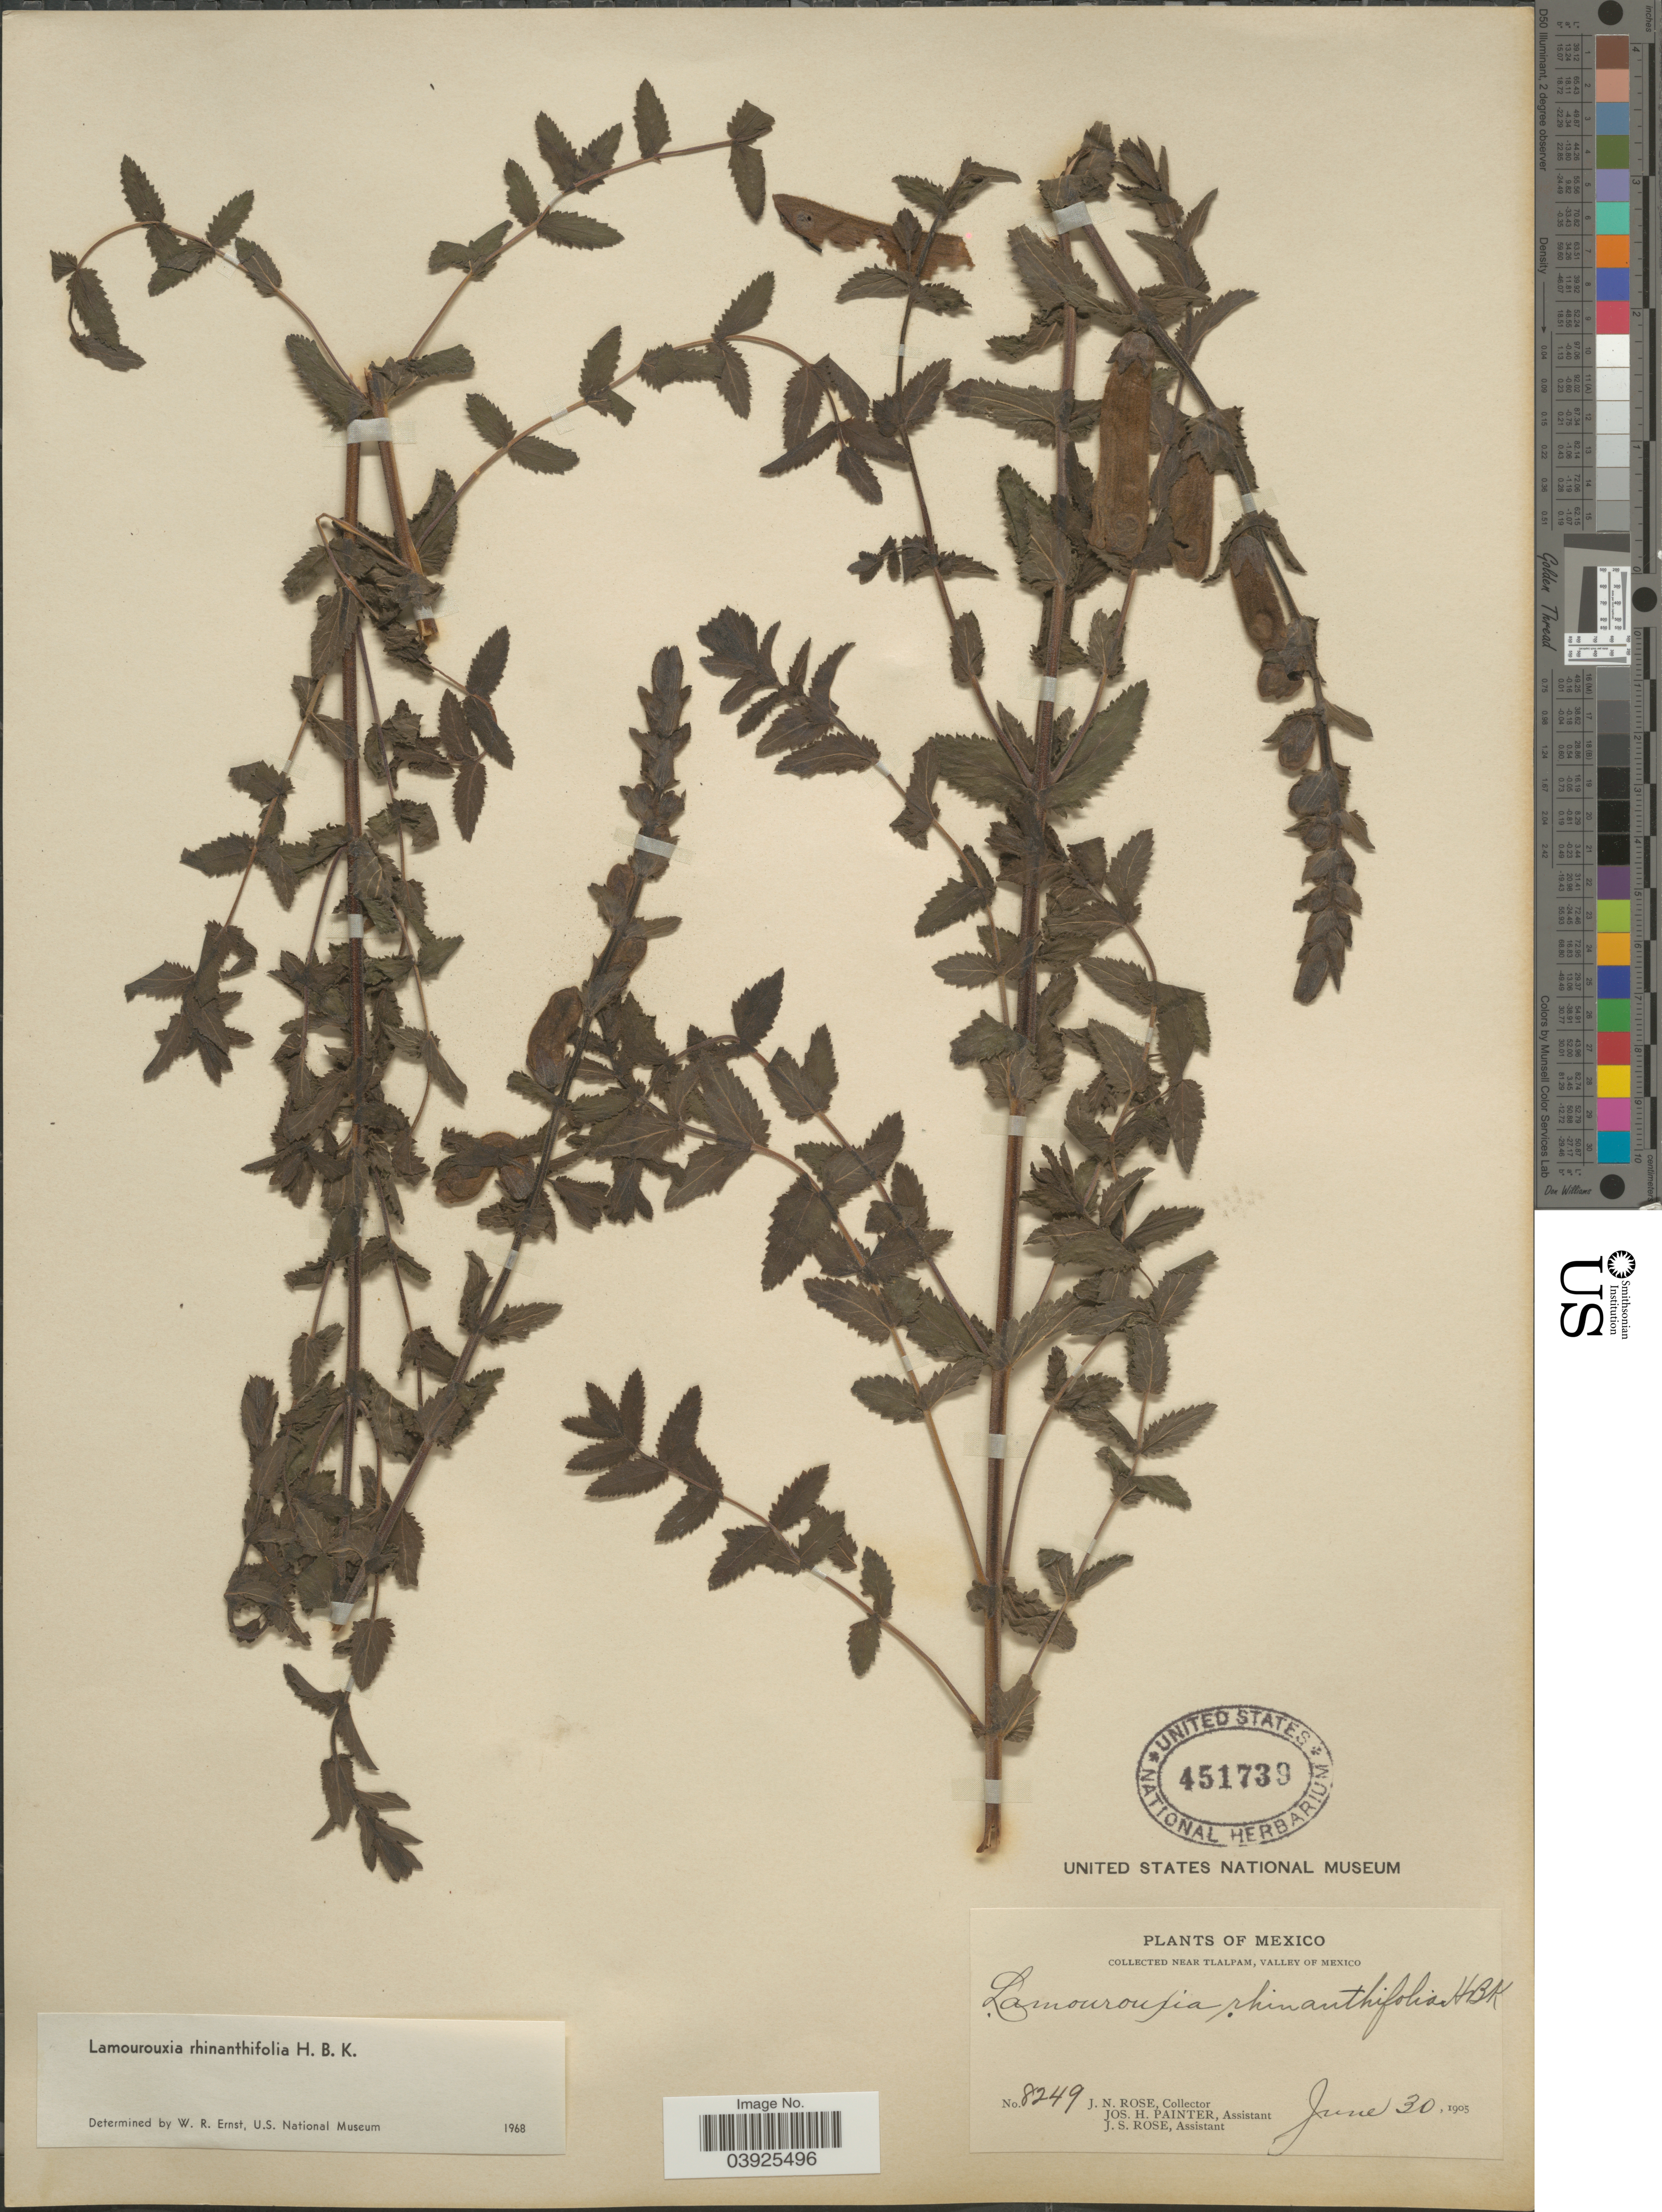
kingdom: Plantae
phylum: Tracheophyta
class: Magnoliopsida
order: Lamiales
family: Orobanchaceae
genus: Lamourouxia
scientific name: Lamourouxia rhinanthifolia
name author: Kunth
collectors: J. N. Rose, J. H. Painter & J. N. Rose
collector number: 8249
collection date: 1905-06-30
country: Mexico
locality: Near Tlalpam, Valley of Mexico.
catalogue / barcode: US 451739